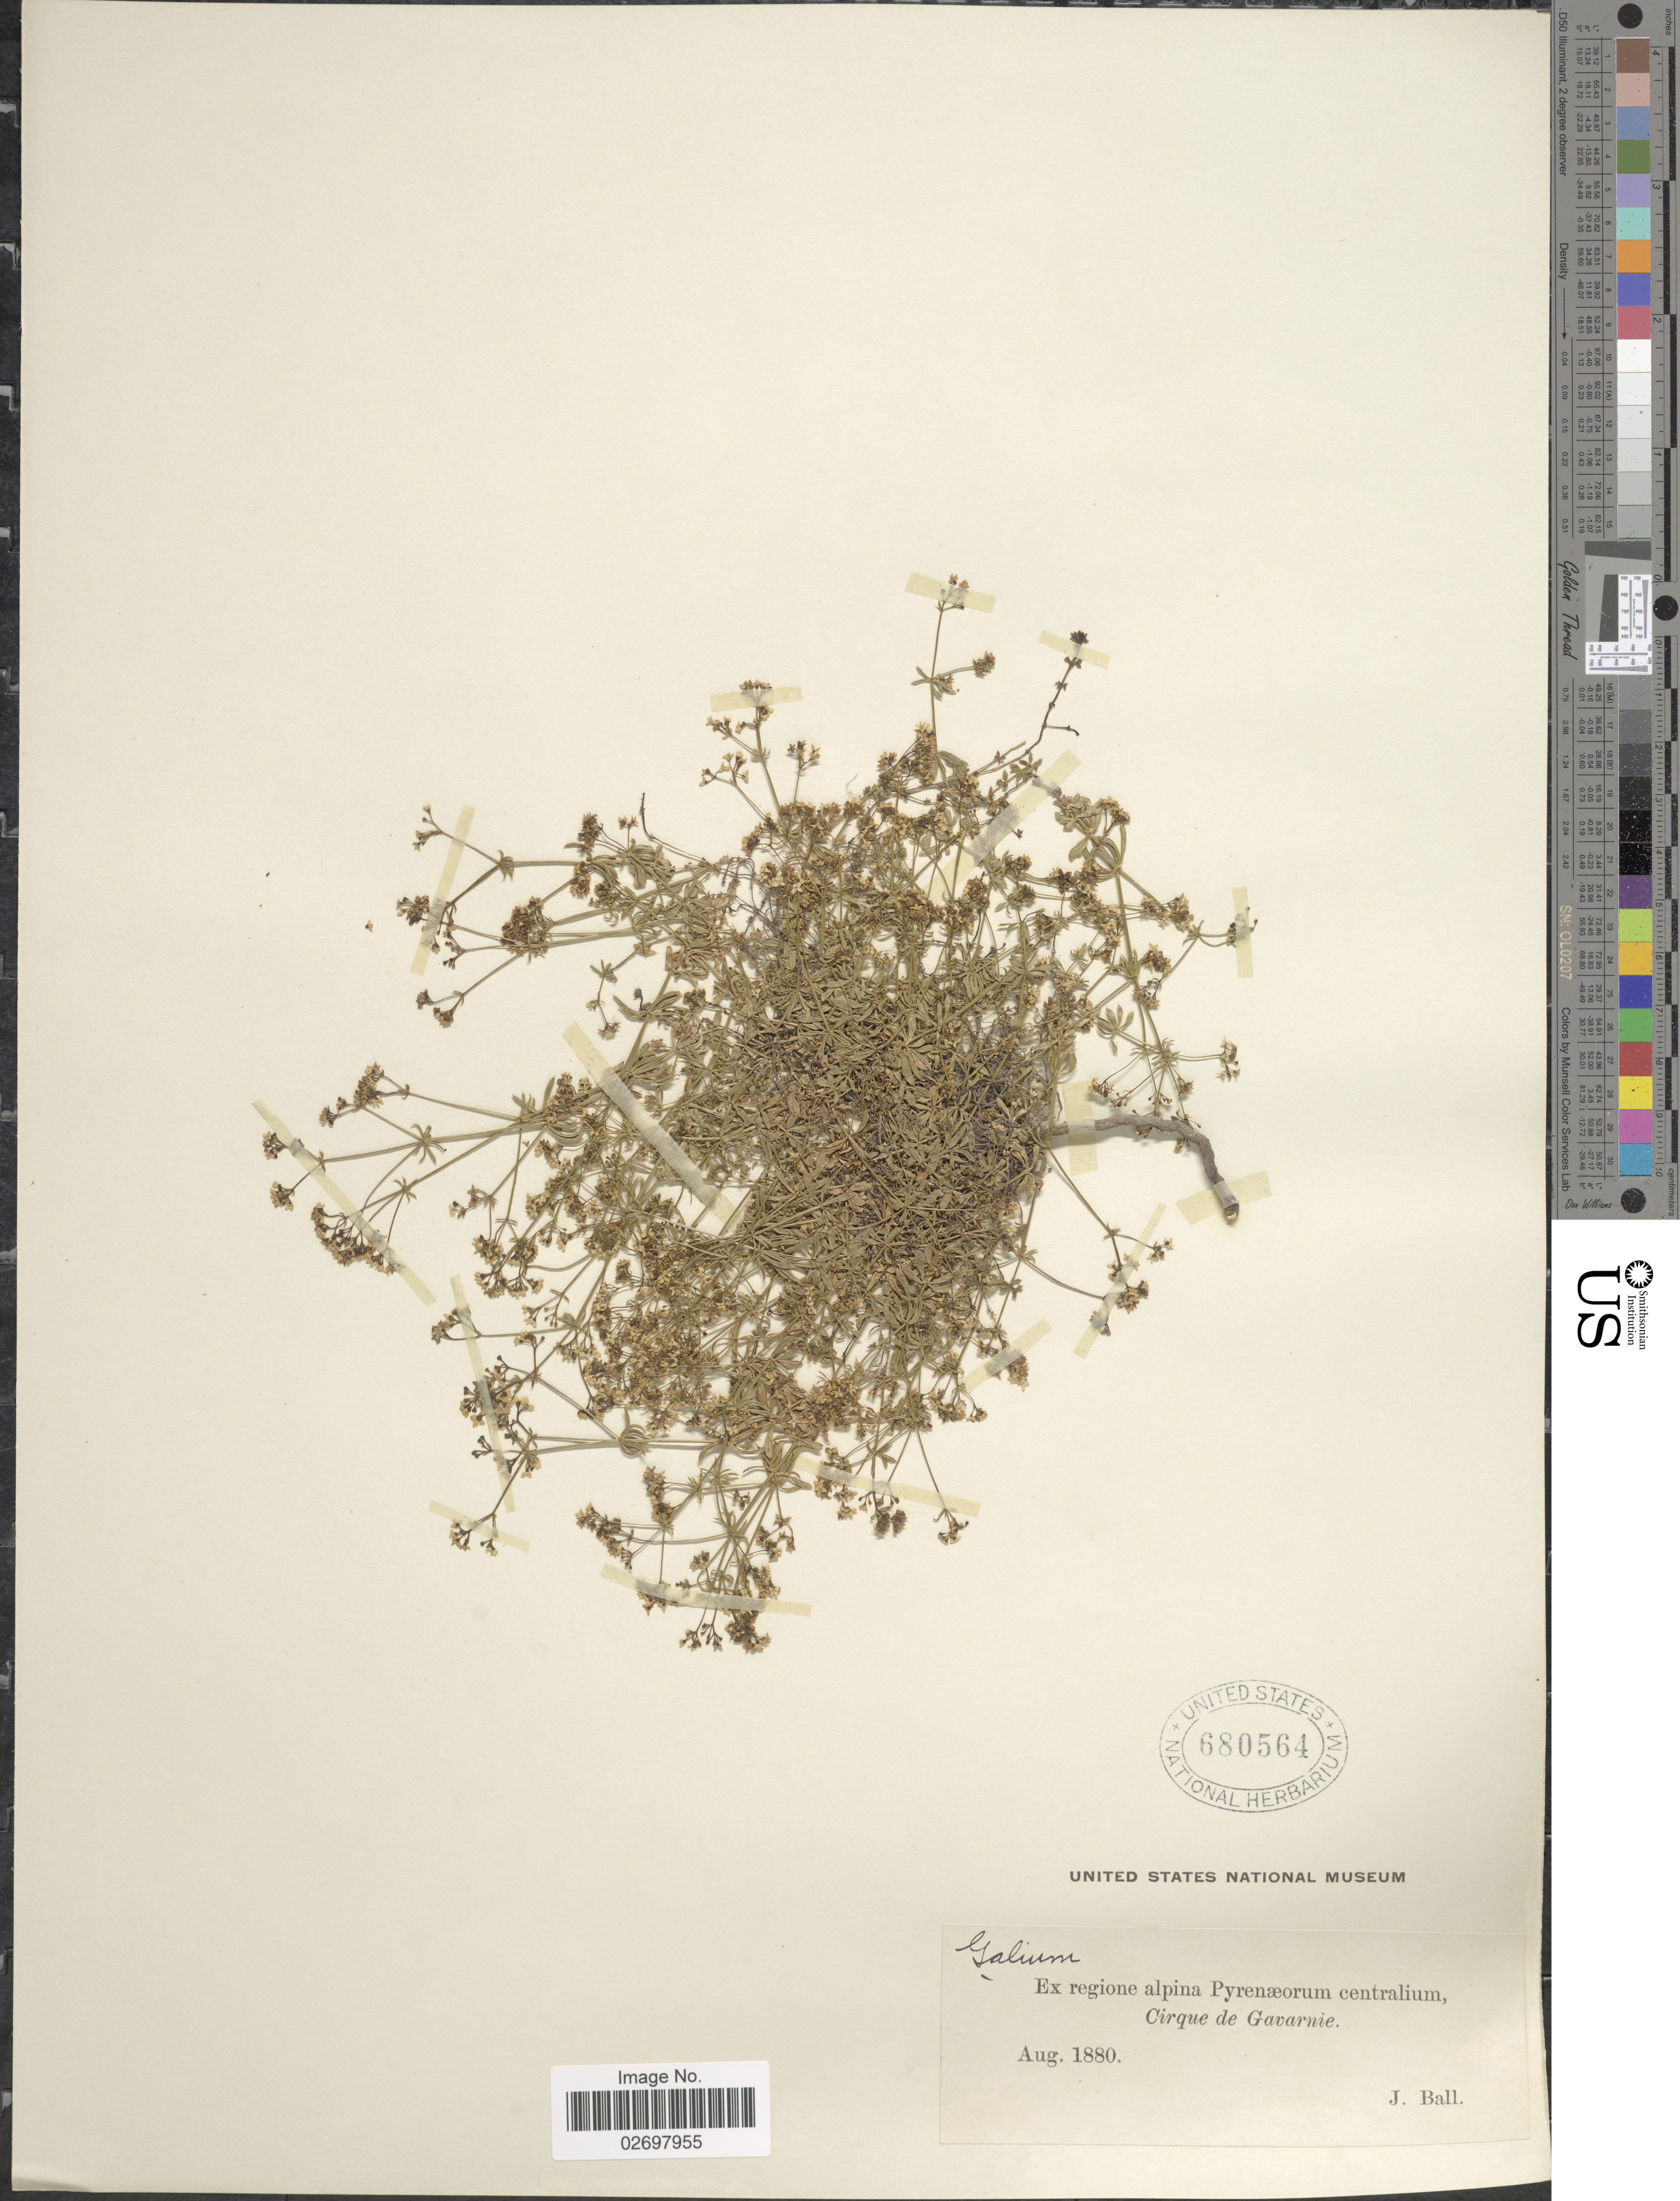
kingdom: Plantae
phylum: Tracheophyta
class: Magnoliopsida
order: Gentianales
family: Rubiaceae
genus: Galium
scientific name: Galium sp.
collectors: J. Ball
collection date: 1880-08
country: France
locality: Ex regione alpina Pyrenaeorum centralium, Cirque de Gavarnie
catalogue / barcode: US 6805864